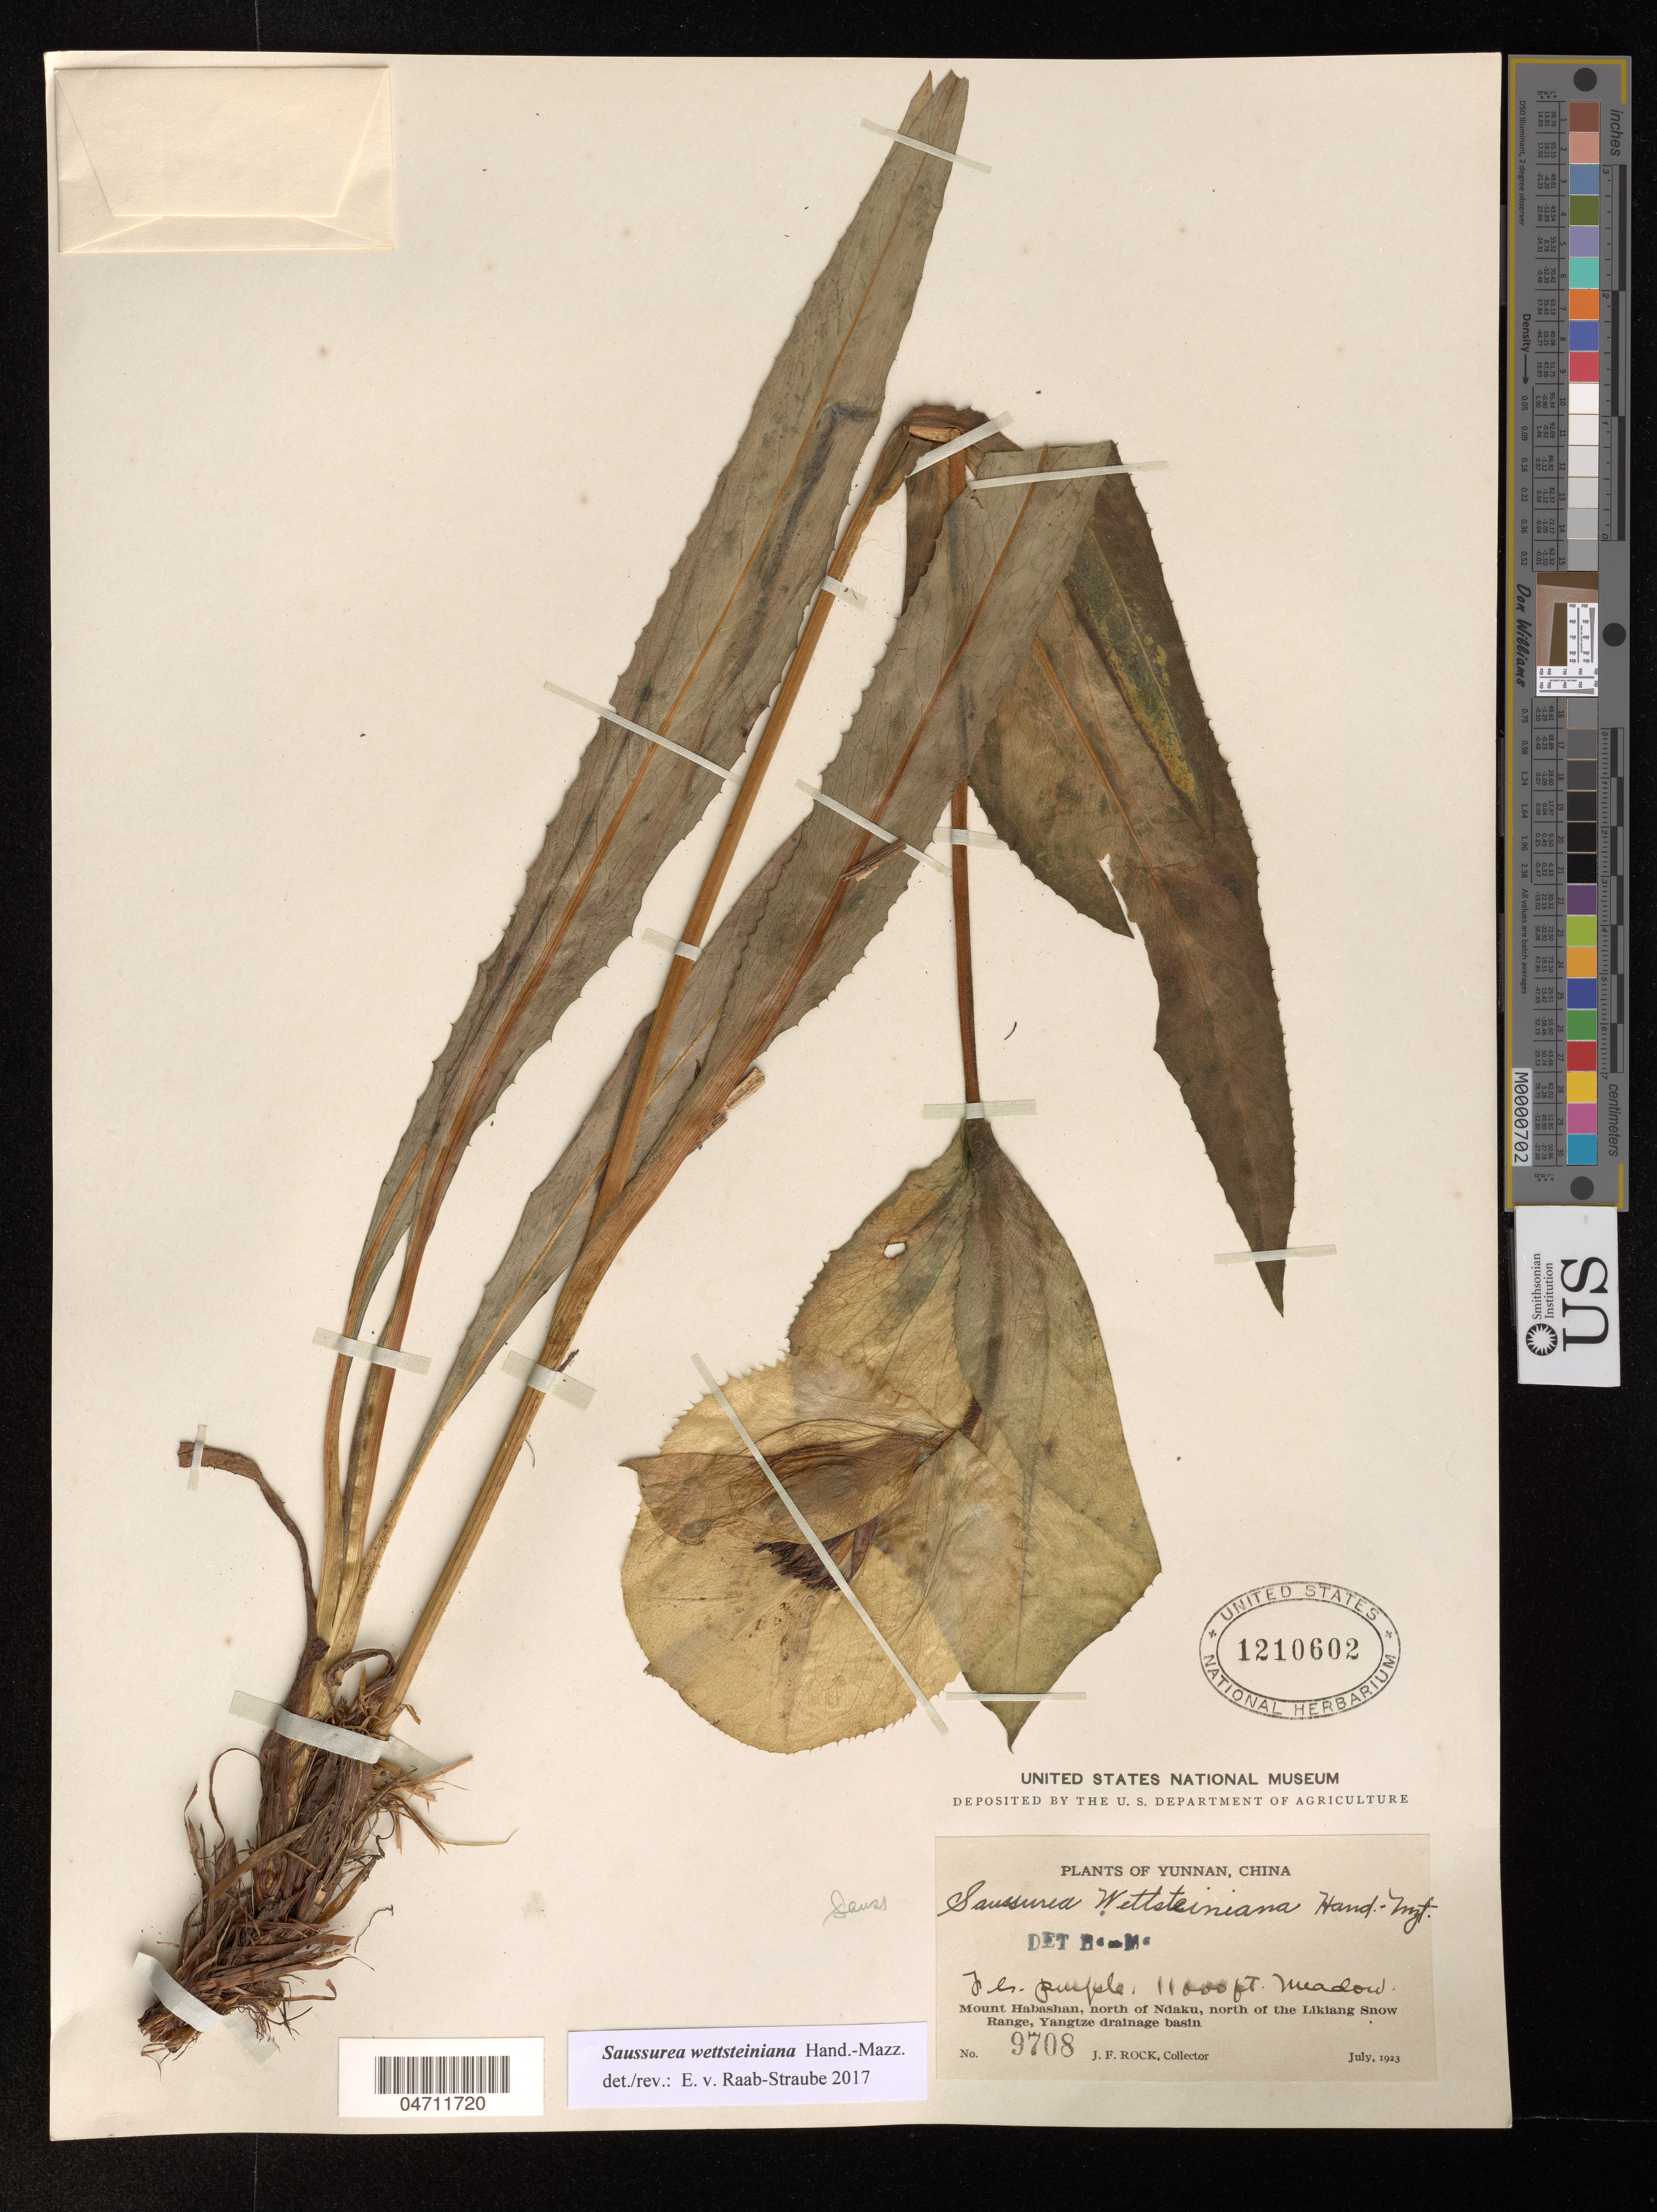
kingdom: Plantae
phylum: Tracheophyta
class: Magnoliopsida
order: Asterales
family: Asteraceae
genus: Saussurea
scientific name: Saussurea wettsteiniana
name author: Hand.-Mazz.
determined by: Raab-Straube, Eckhard von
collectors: J. Rock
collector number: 9708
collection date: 1923-07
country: China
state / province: Yunnan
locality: Mount Habashan, north of Ndaku, north of the Likiang Snow Range, Yangtze drainage basin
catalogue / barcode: US 1210602